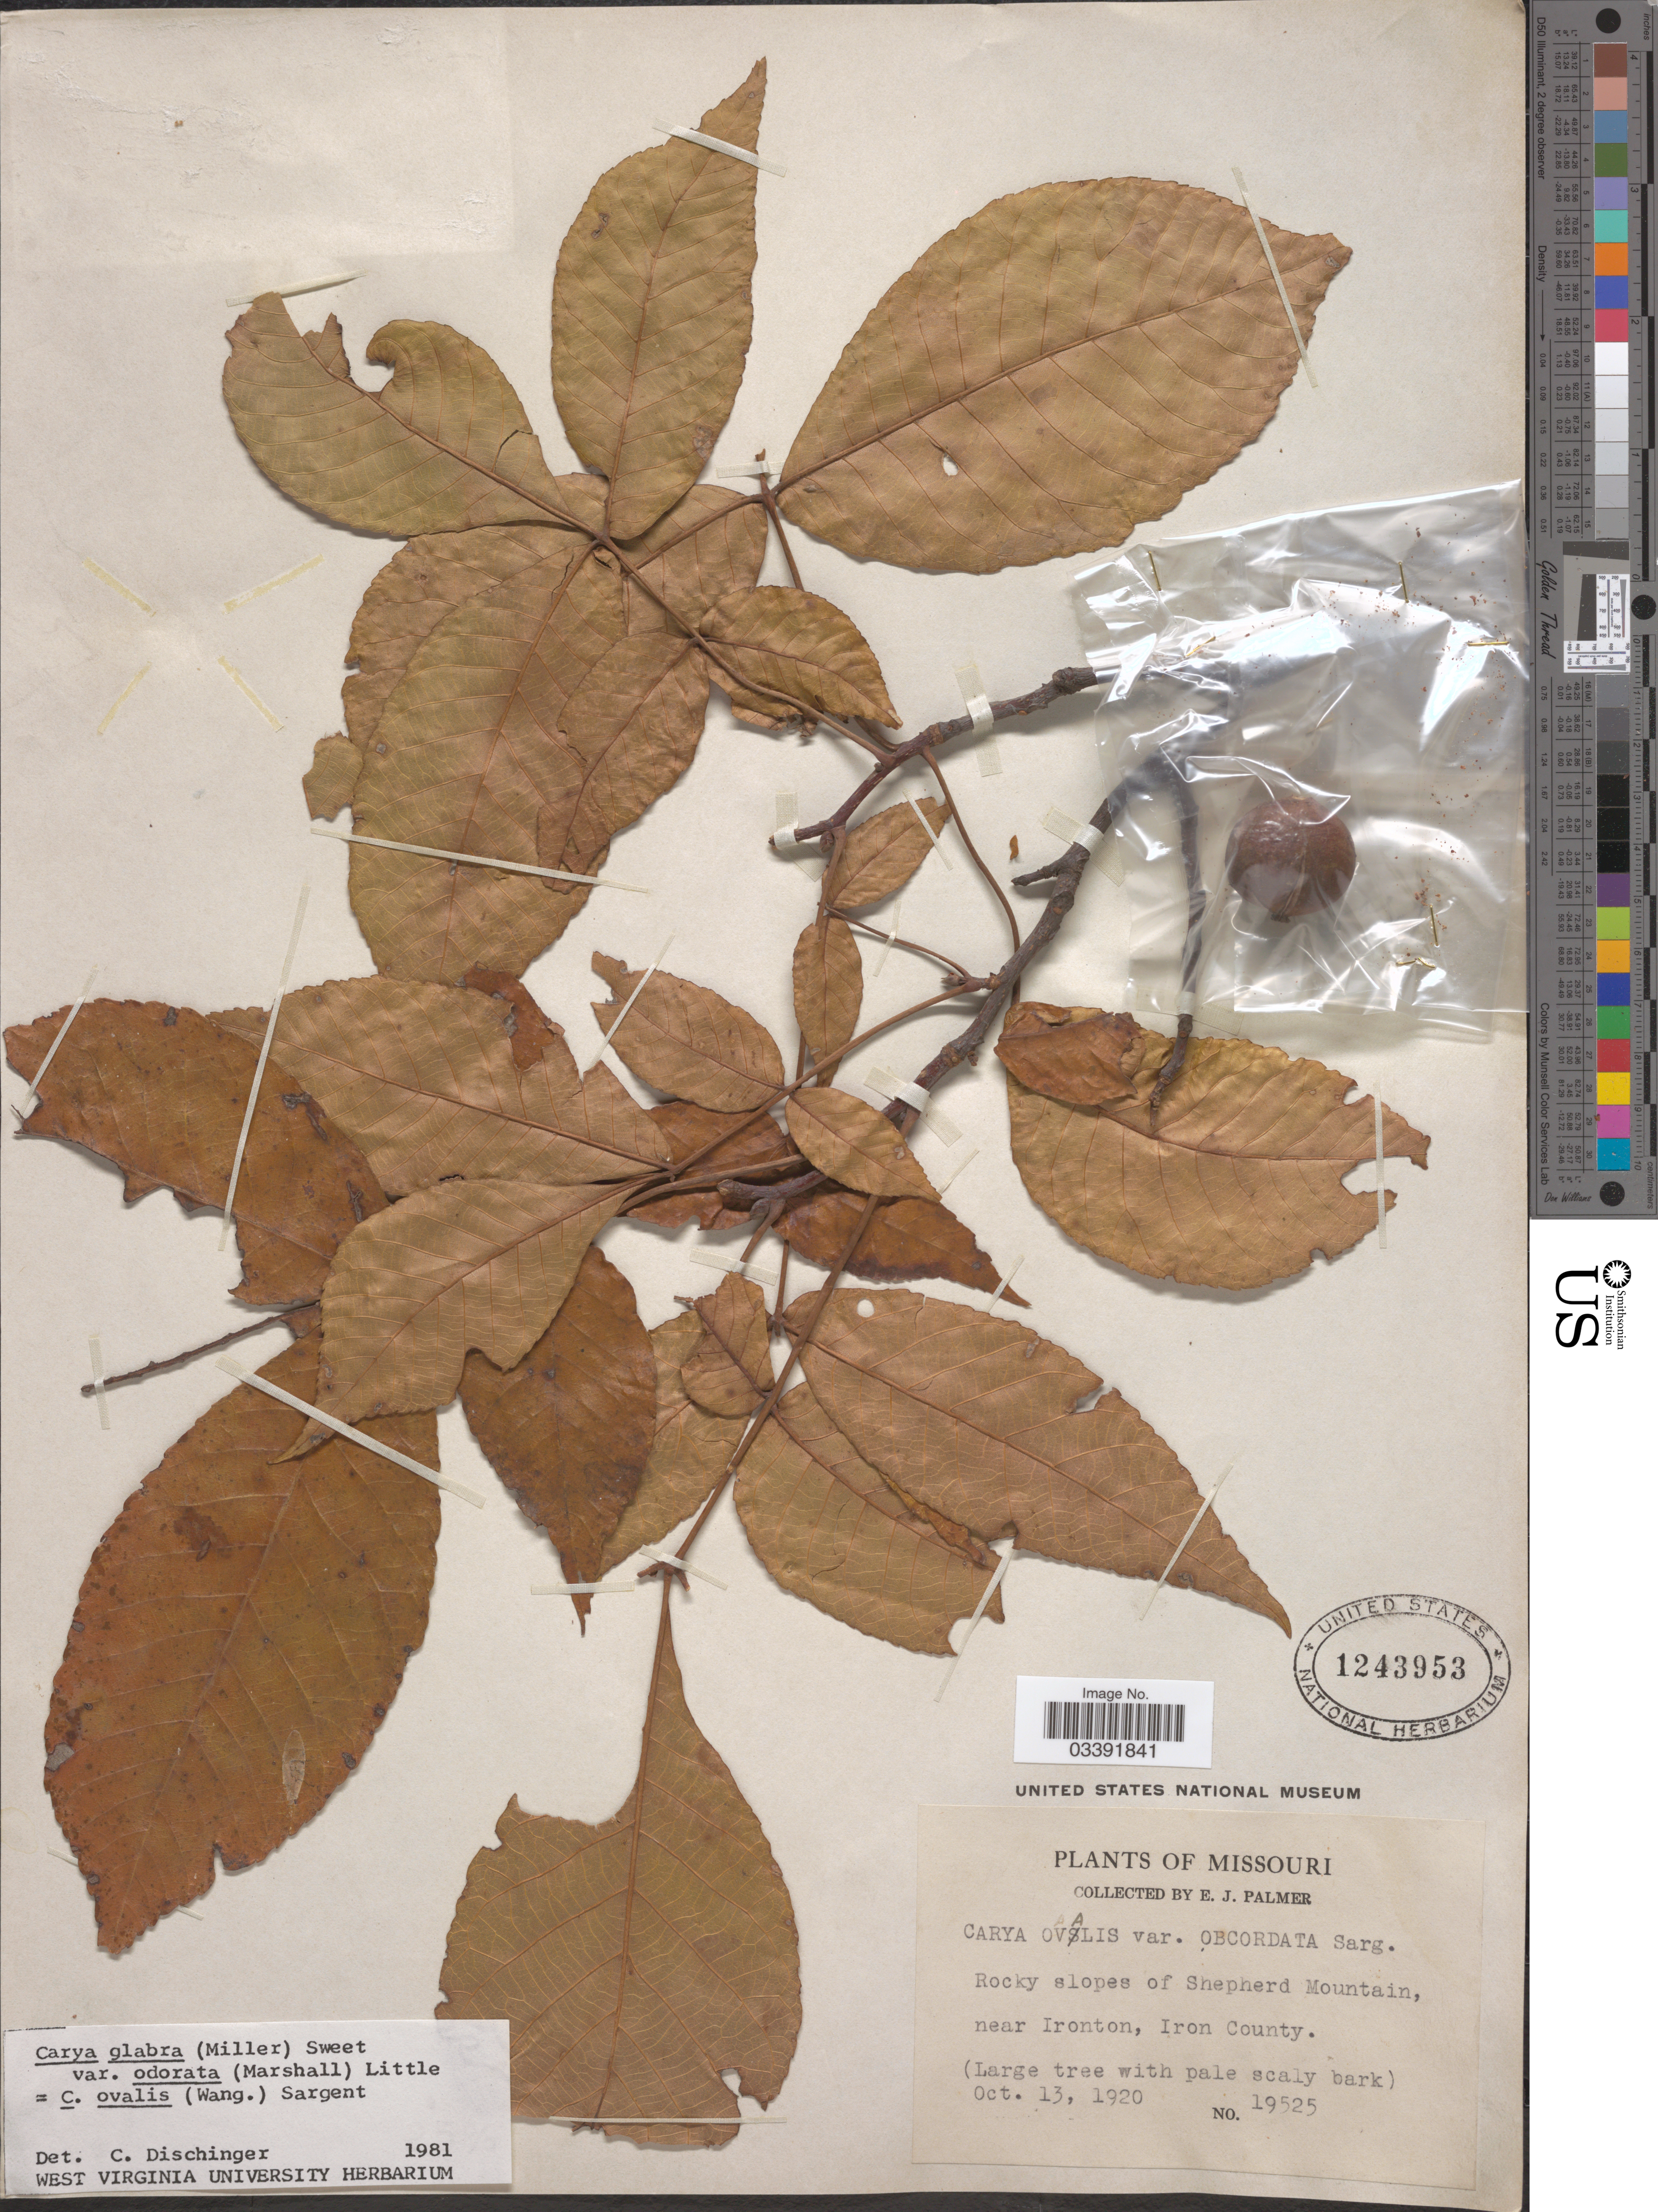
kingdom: Plantae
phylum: Tracheophyta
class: Magnoliopsida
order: Fagales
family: Juglandaceae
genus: Carya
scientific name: Carya glabra var. odorata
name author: (Marshall) Little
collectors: E. J. Palmer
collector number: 19525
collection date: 1920-10-13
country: United States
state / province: Missouri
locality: Rocky slopes of Shepherd Mountain, near Ironton, Iron County.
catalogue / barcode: US 1243953